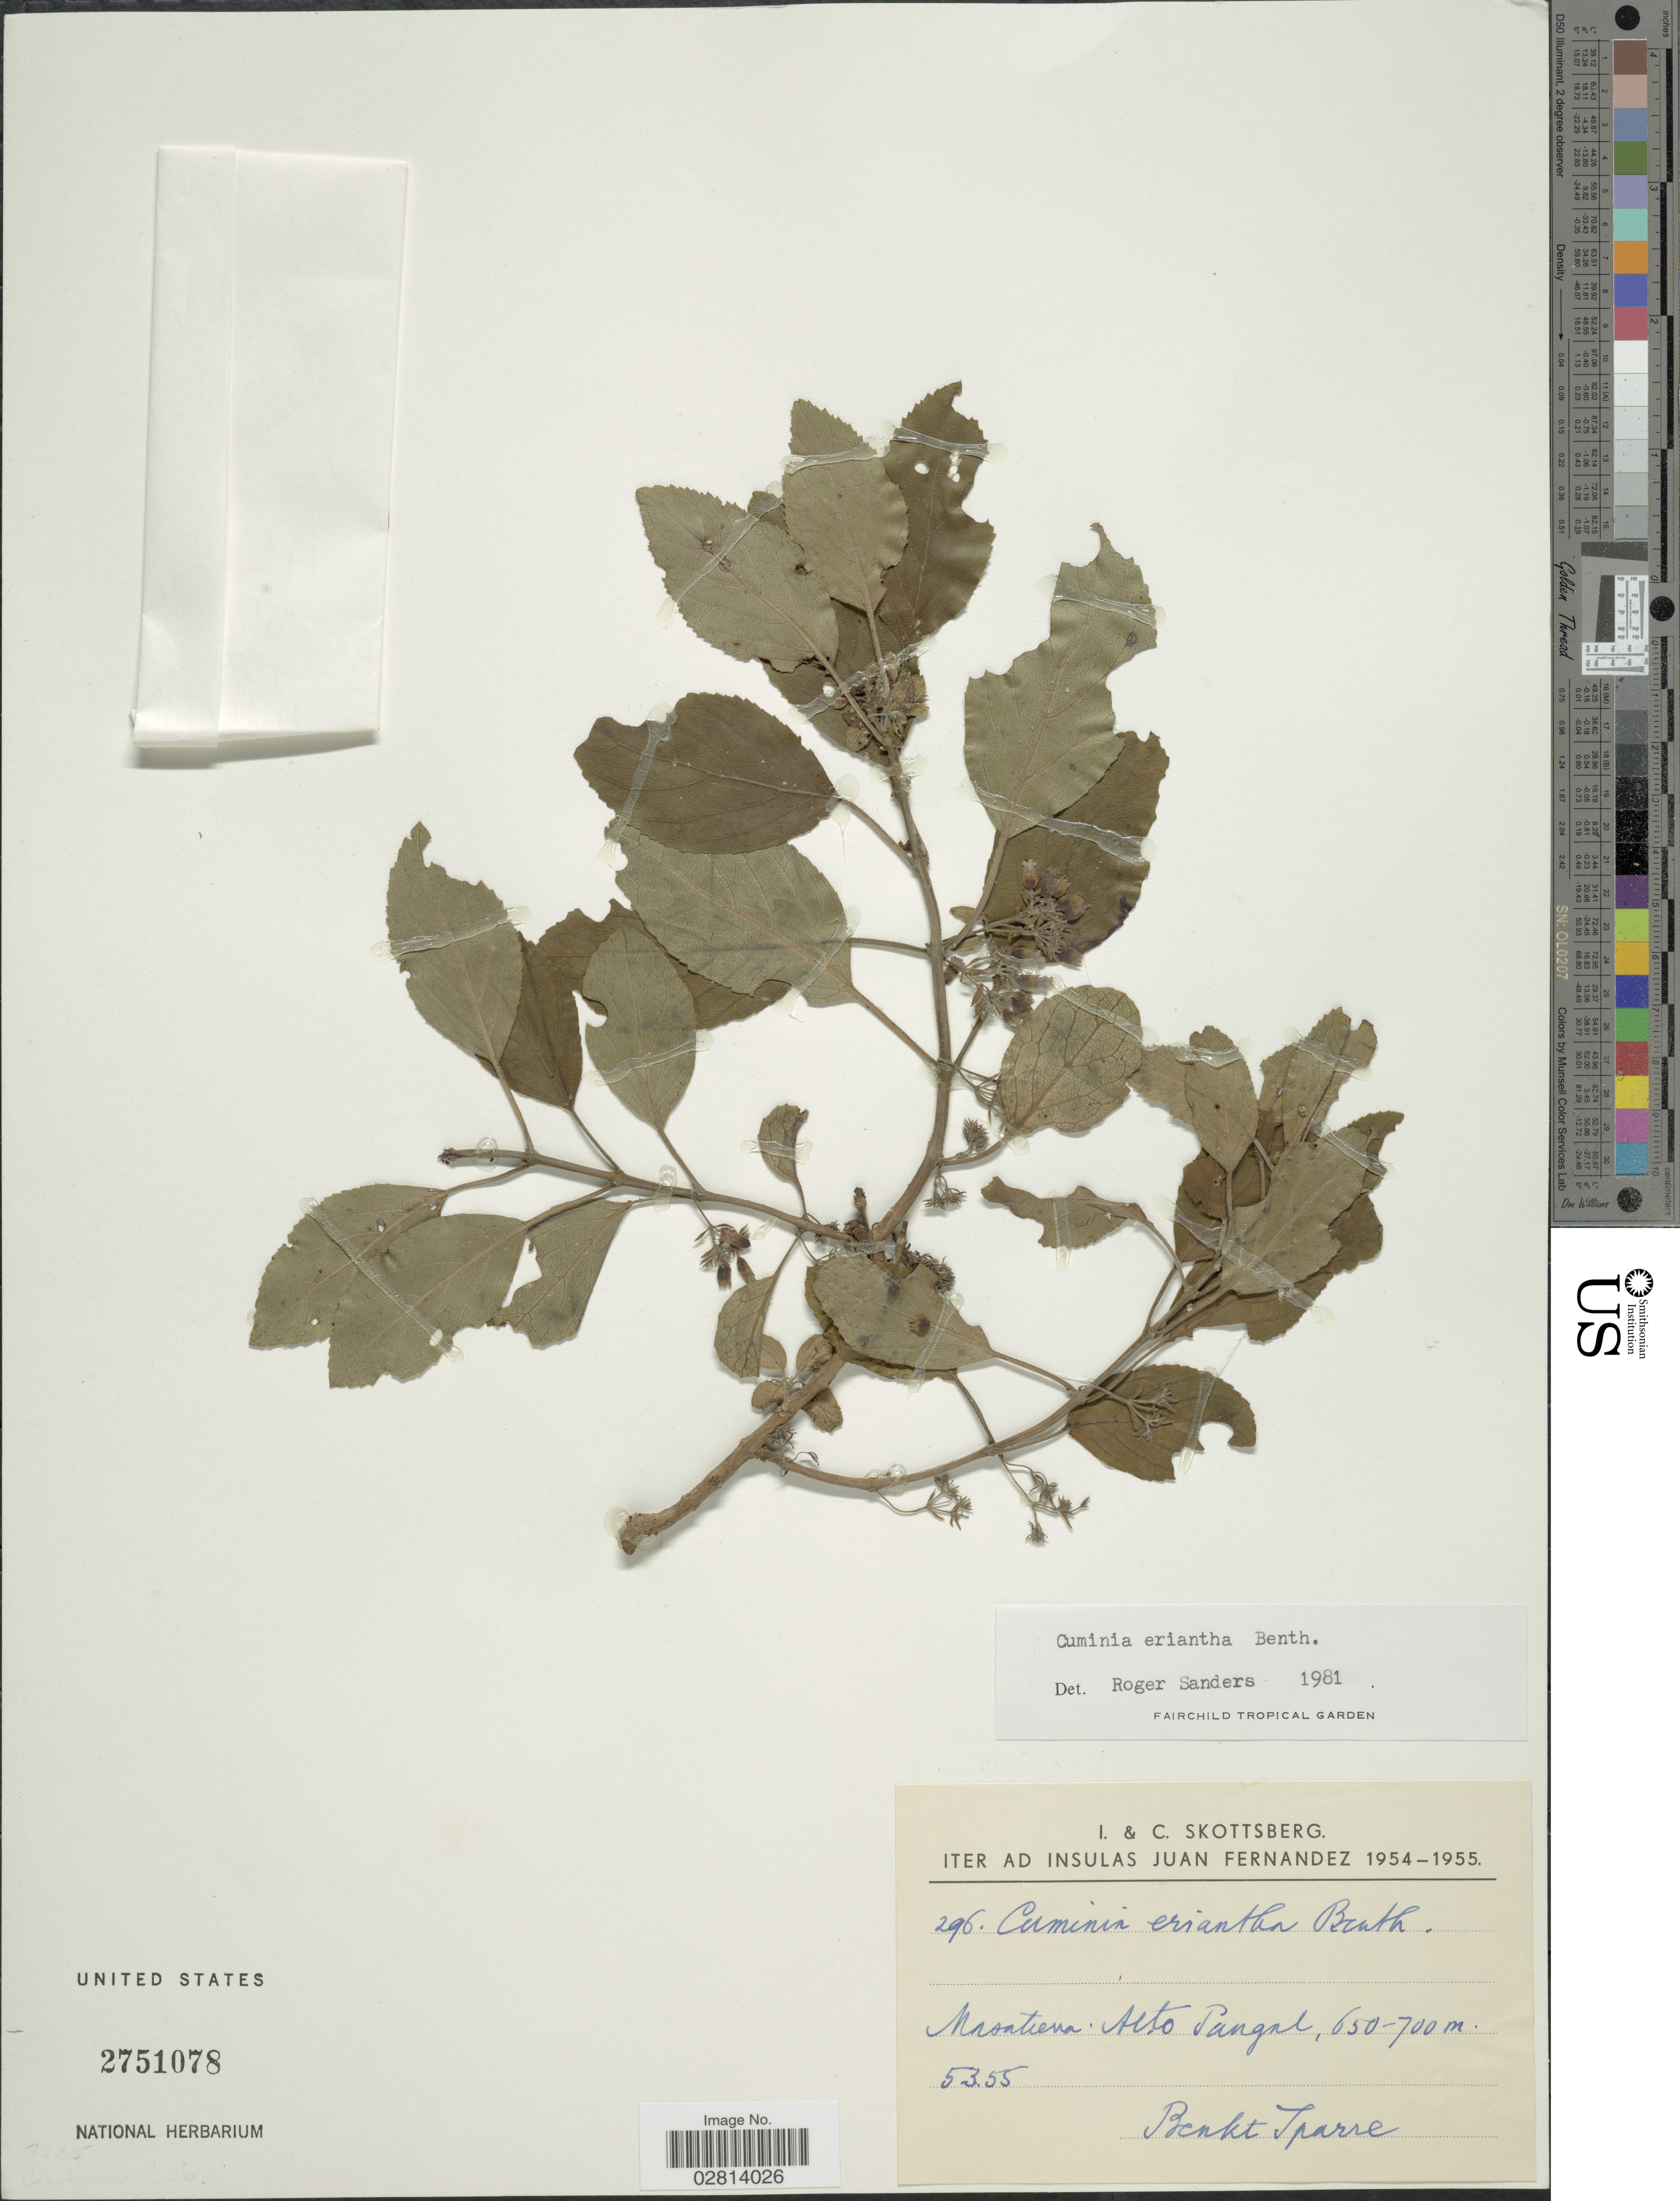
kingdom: Plantae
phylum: Tracheophyta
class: Magnoliopsida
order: Lamiales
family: Lamiaceae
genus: Cuminia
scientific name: Cuminia eriantha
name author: (Benth.) Benth.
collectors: B. Sparre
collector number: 296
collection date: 1955-03-05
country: Chile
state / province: Valparaíso (V)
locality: Iter ad insulas Juan Fernandez, Masatierra: Alto Pangal.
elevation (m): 650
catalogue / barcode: US 2751078